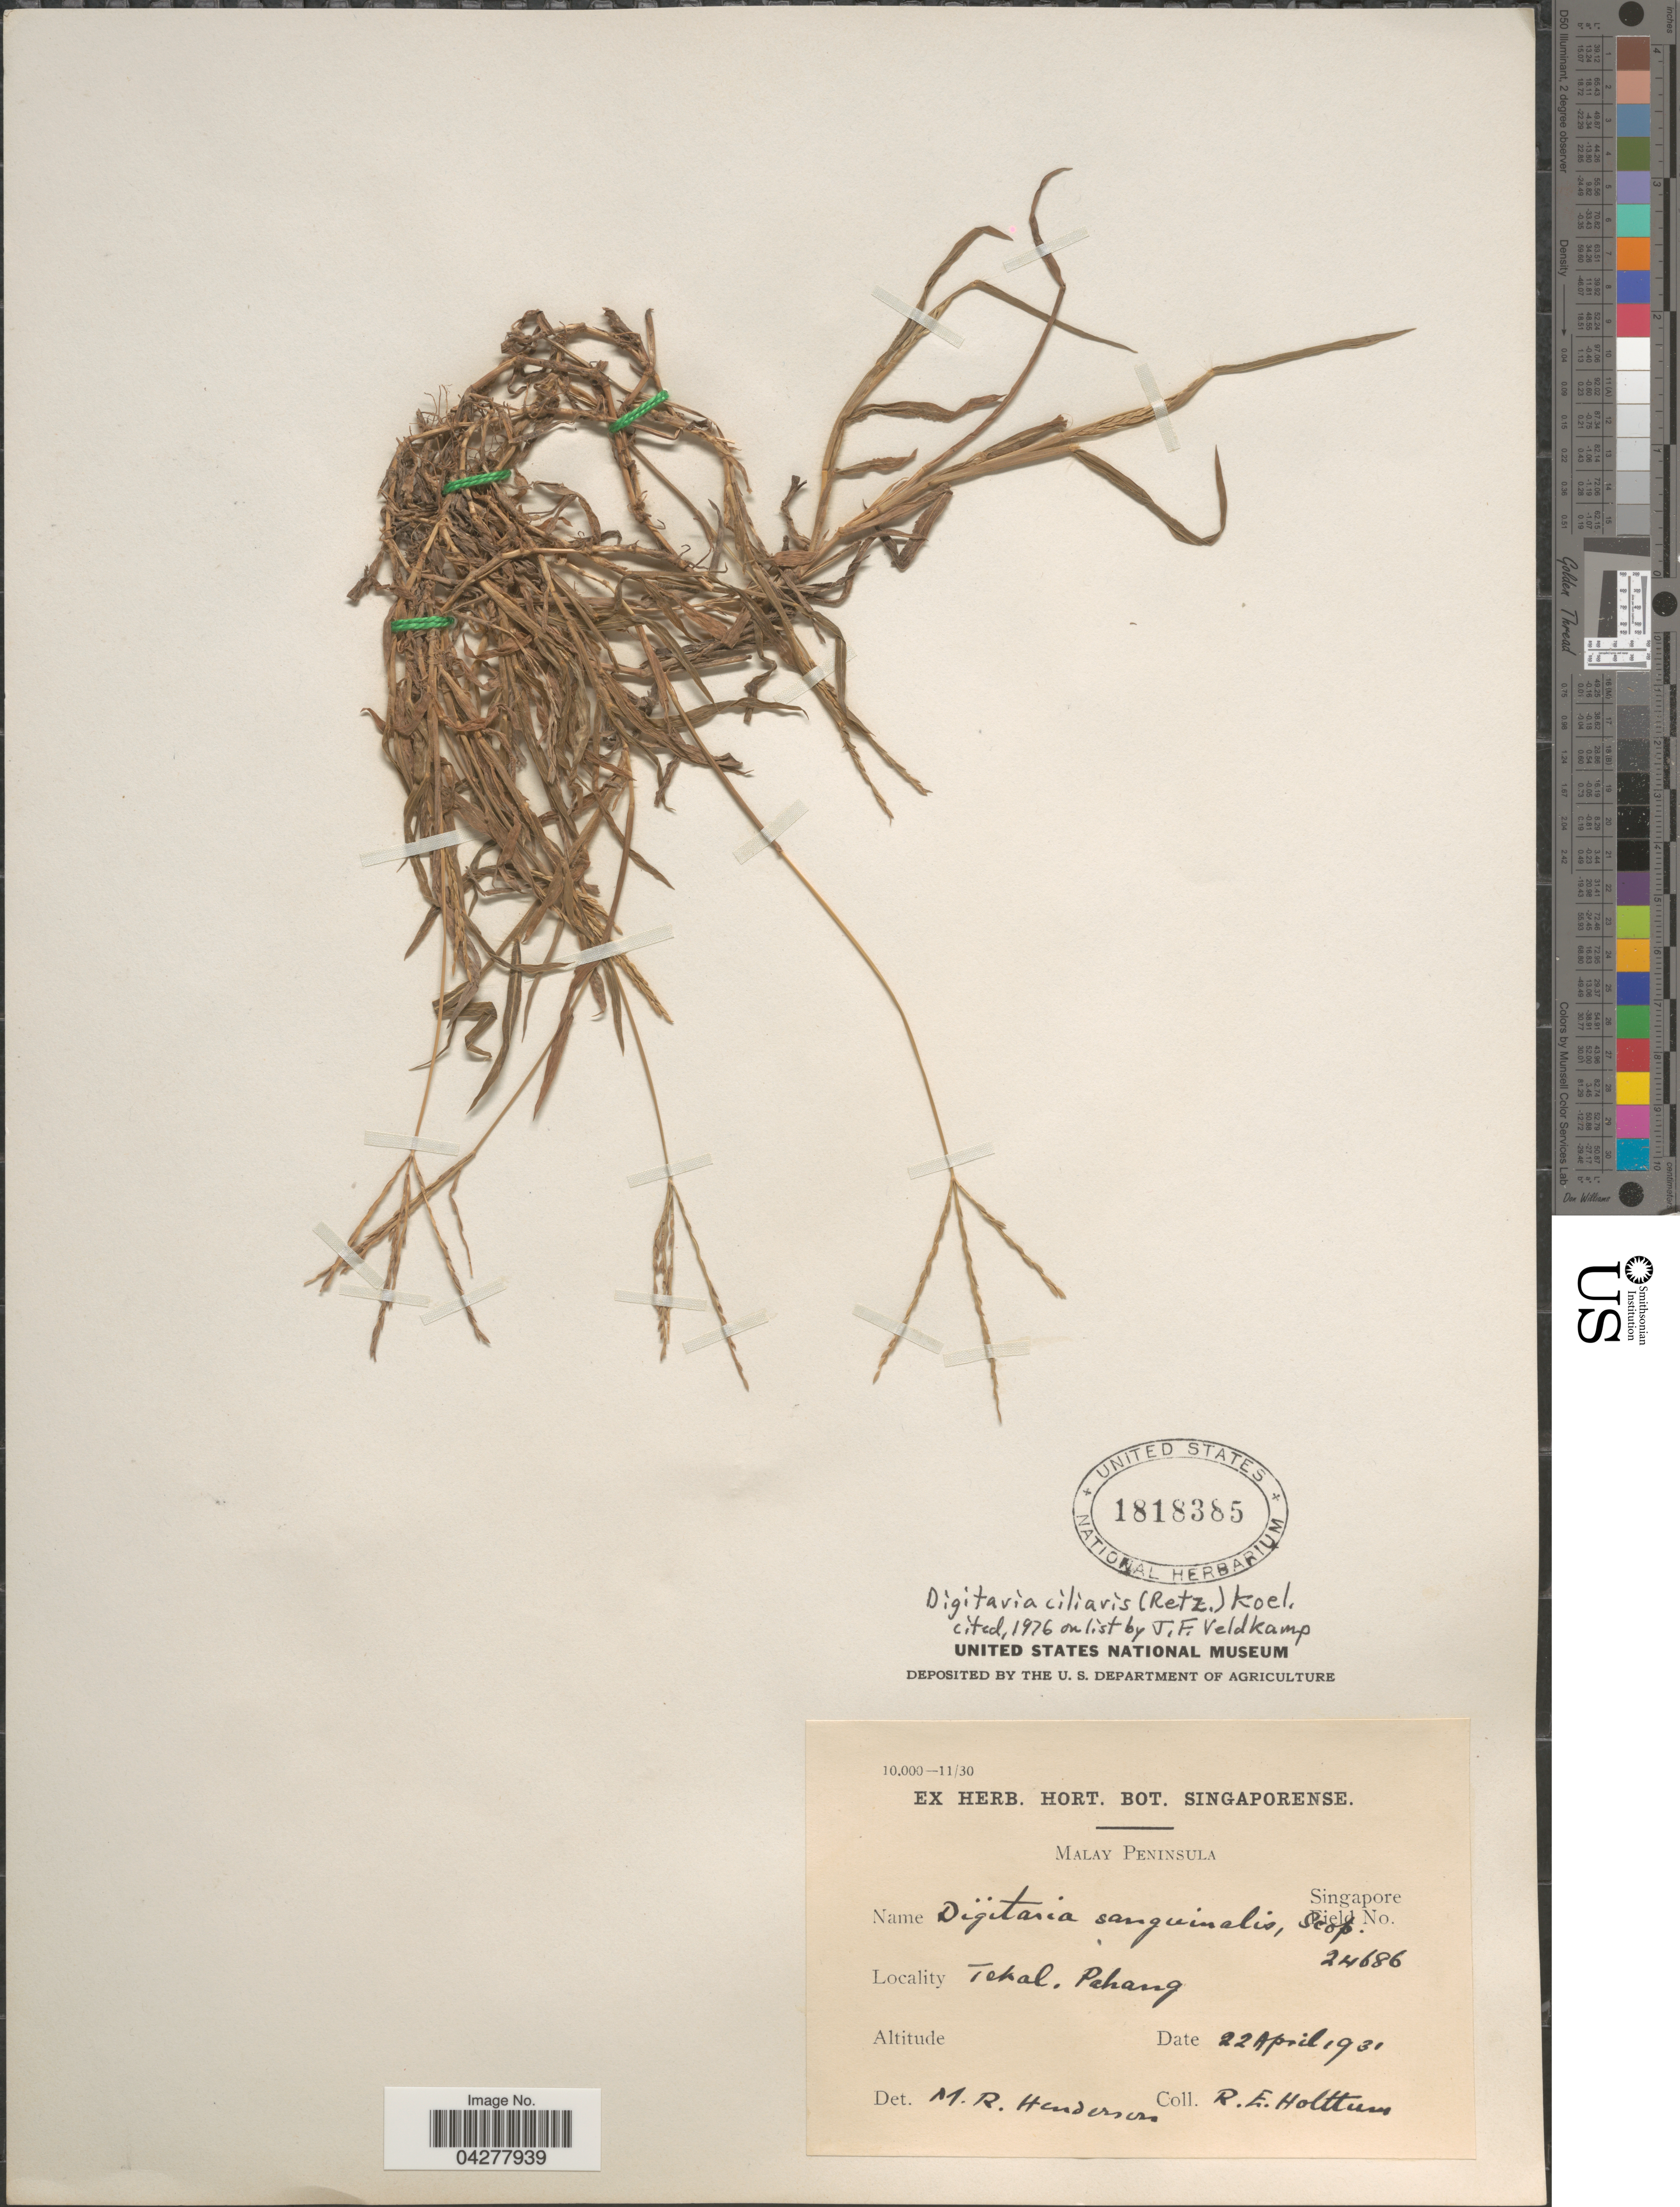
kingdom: Plantae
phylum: Tracheophyta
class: Liliopsida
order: Poales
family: Poaceae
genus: Digitaria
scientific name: Digitaria ciliaris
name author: (Retz.) Koeler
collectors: R. E. Holttum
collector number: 24686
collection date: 1931-04-22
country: Malaysia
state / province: Pahang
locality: Malay Peninsula. Tekal.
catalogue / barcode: US 1818385